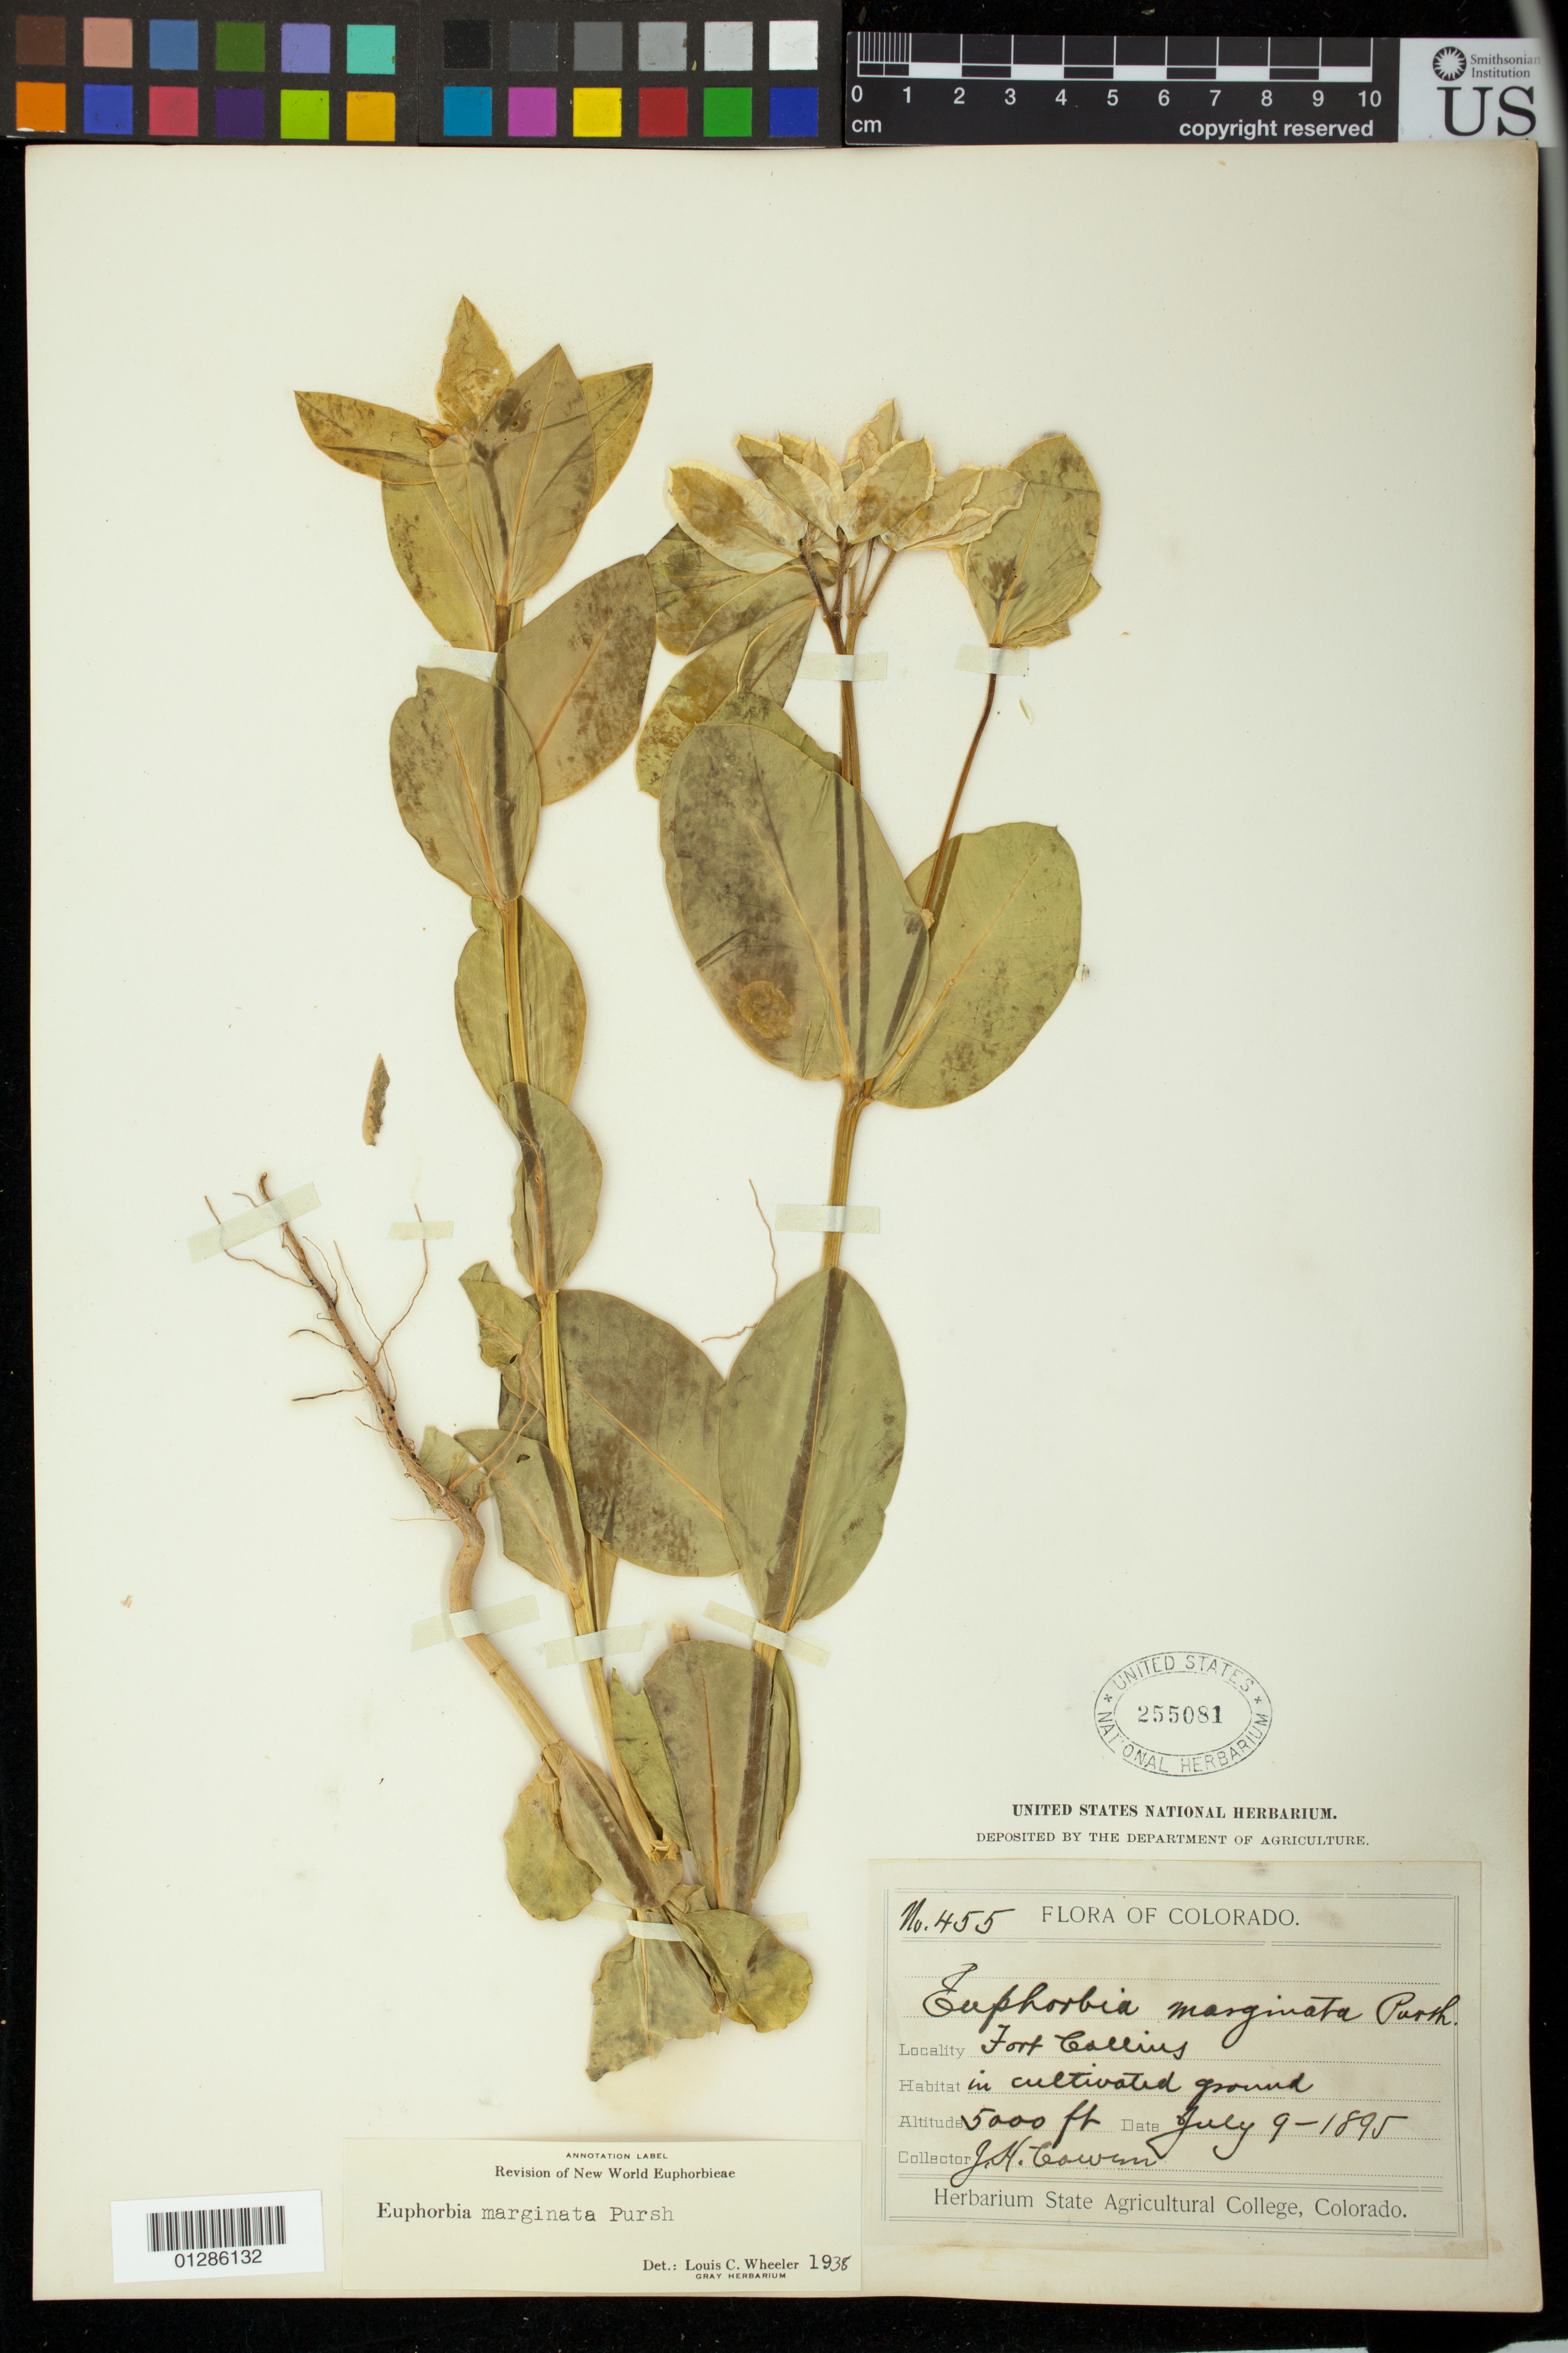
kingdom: Plantae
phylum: Tracheophyta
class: Magnoliopsida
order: Malpighiales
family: Euphorbiaceae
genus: Euphorbia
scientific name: Euphorbia marginata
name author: Pursh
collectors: J. H. Cowen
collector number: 455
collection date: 1895-07-09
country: United States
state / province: Colorado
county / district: Larimer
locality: Fort Collins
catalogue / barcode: US 255081